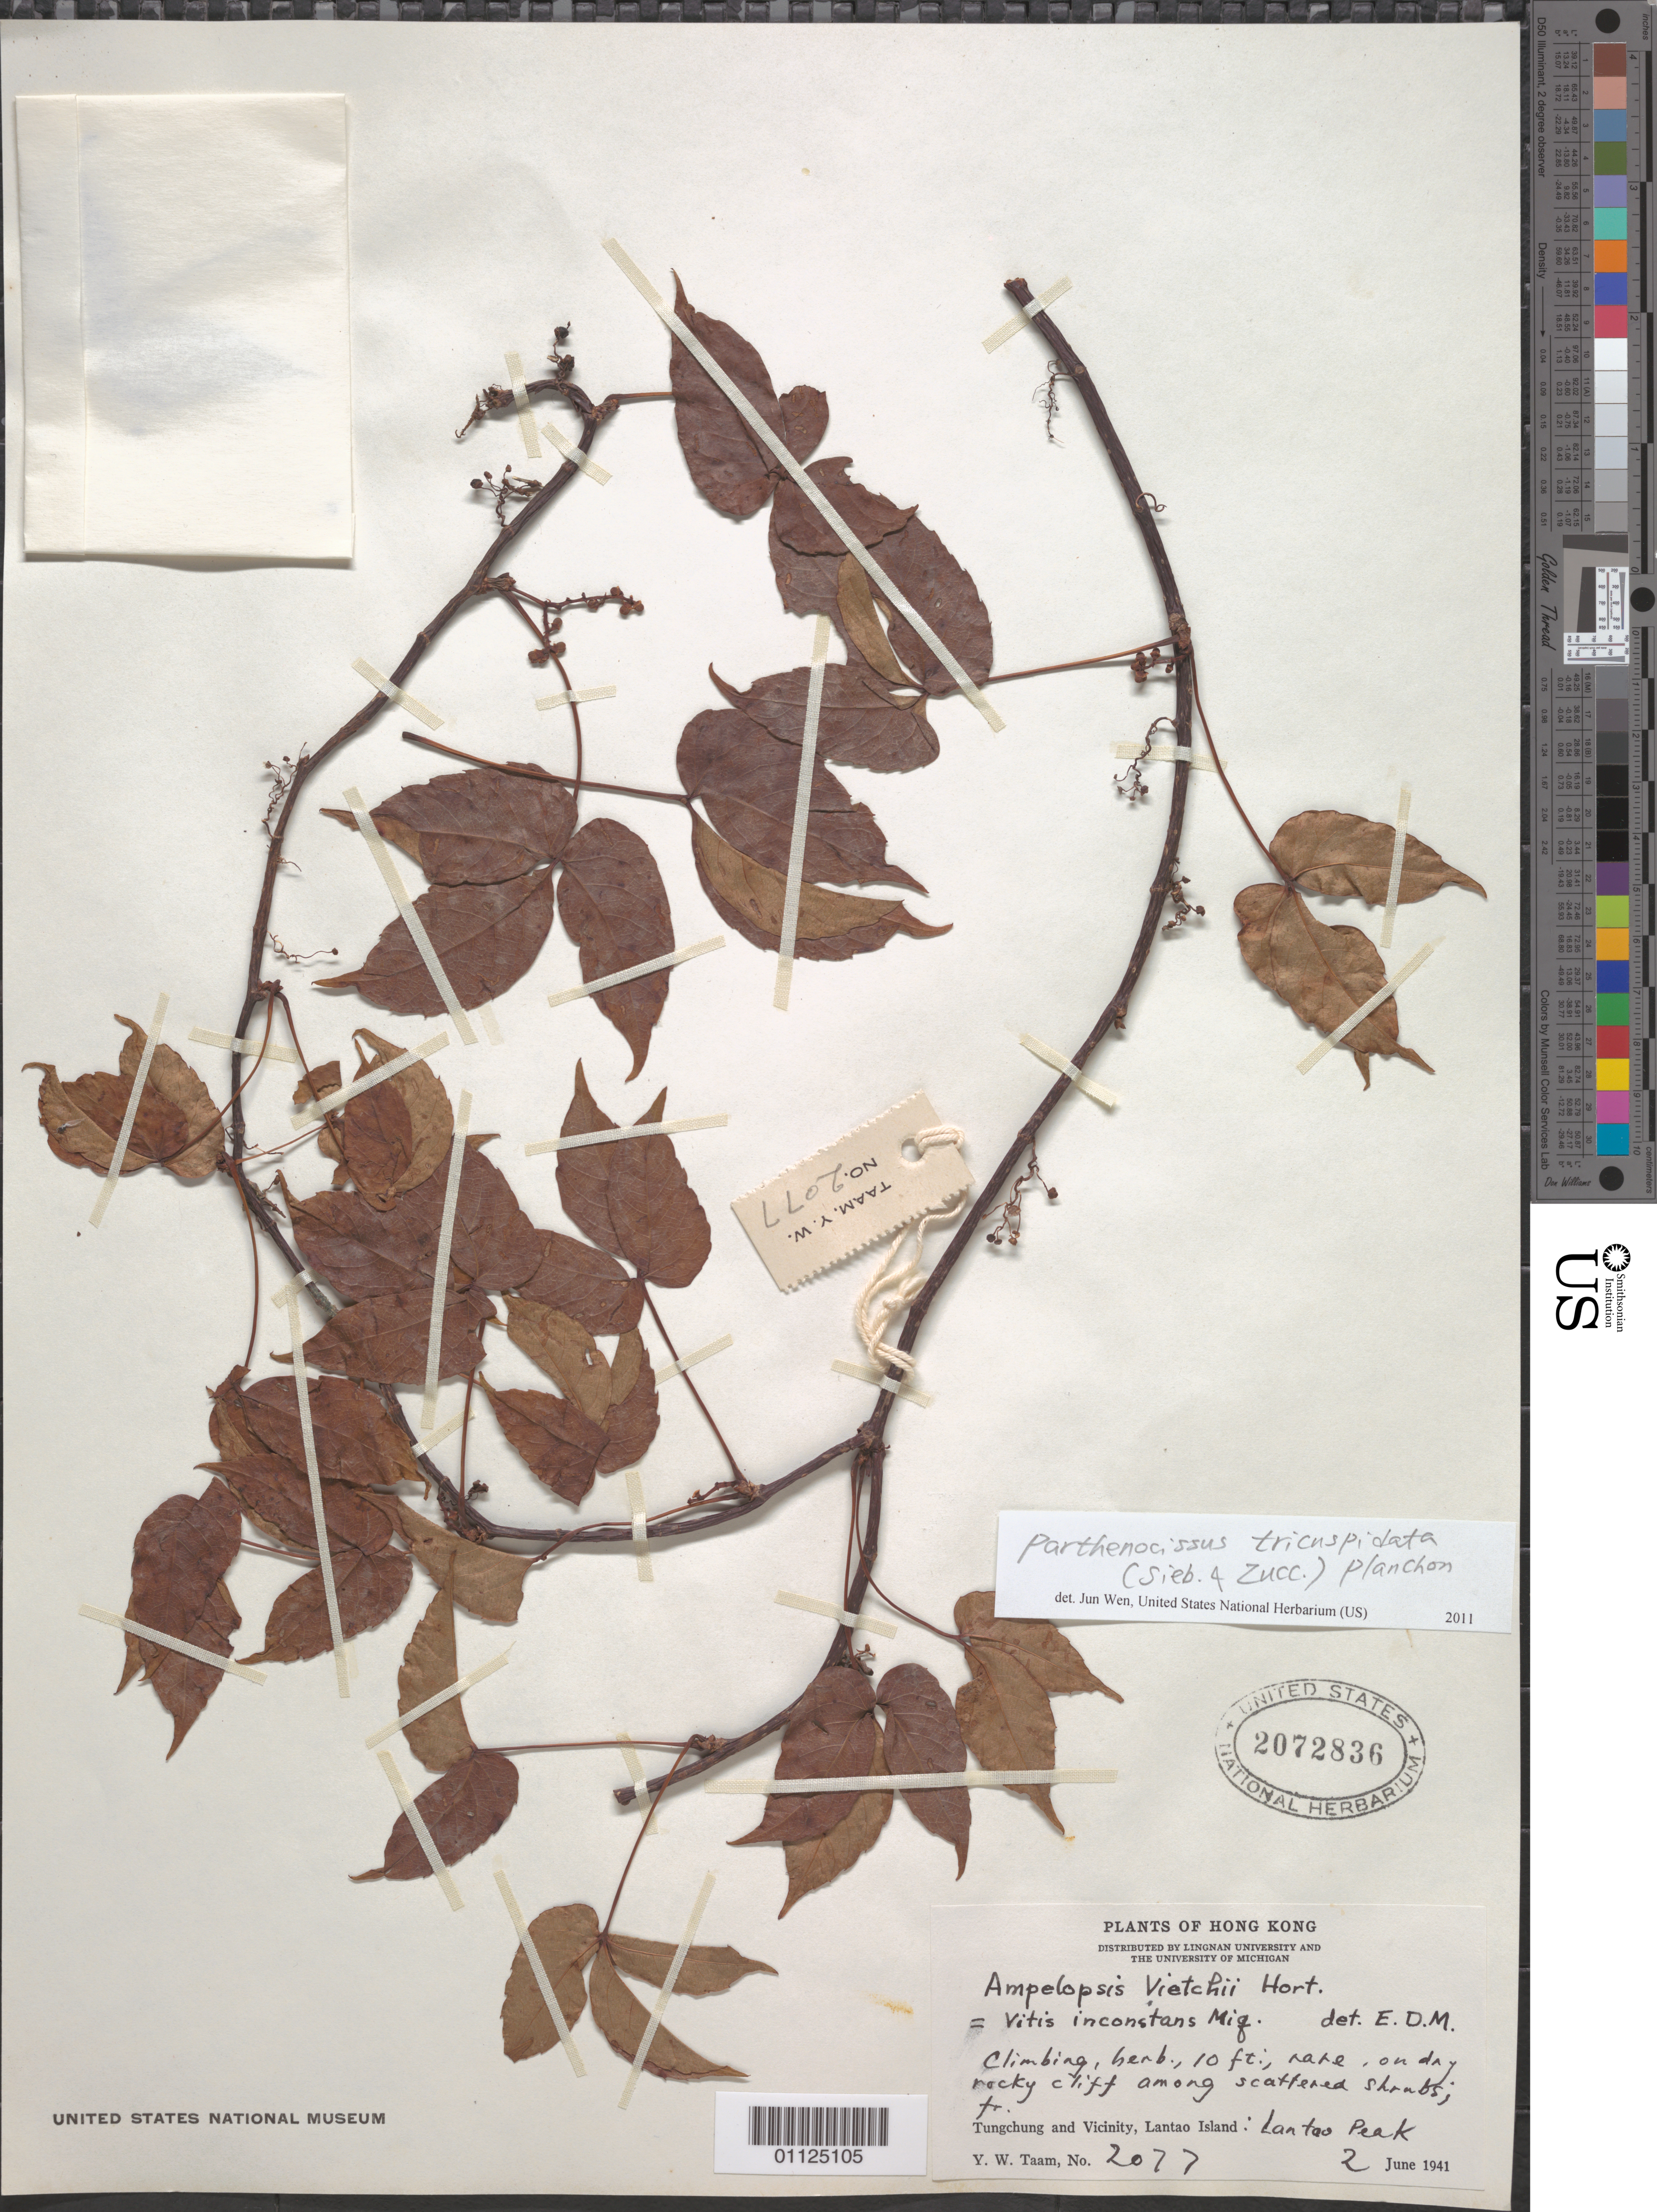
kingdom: Plantae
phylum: Tracheophyta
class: Magnoliopsida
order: Vitales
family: Vitaceae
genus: Parthenocissus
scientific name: Parthenocissus tricuspidata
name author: (Siebold & Zucc.) Planch.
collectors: Y. W. Taam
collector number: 2077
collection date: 1941-06-02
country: China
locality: Hong Kong. Tungchung and Vicinity, Lantao Island.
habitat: Climbing herb, rare. Rocky cliff among scattered shrubs.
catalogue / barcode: US 2072836